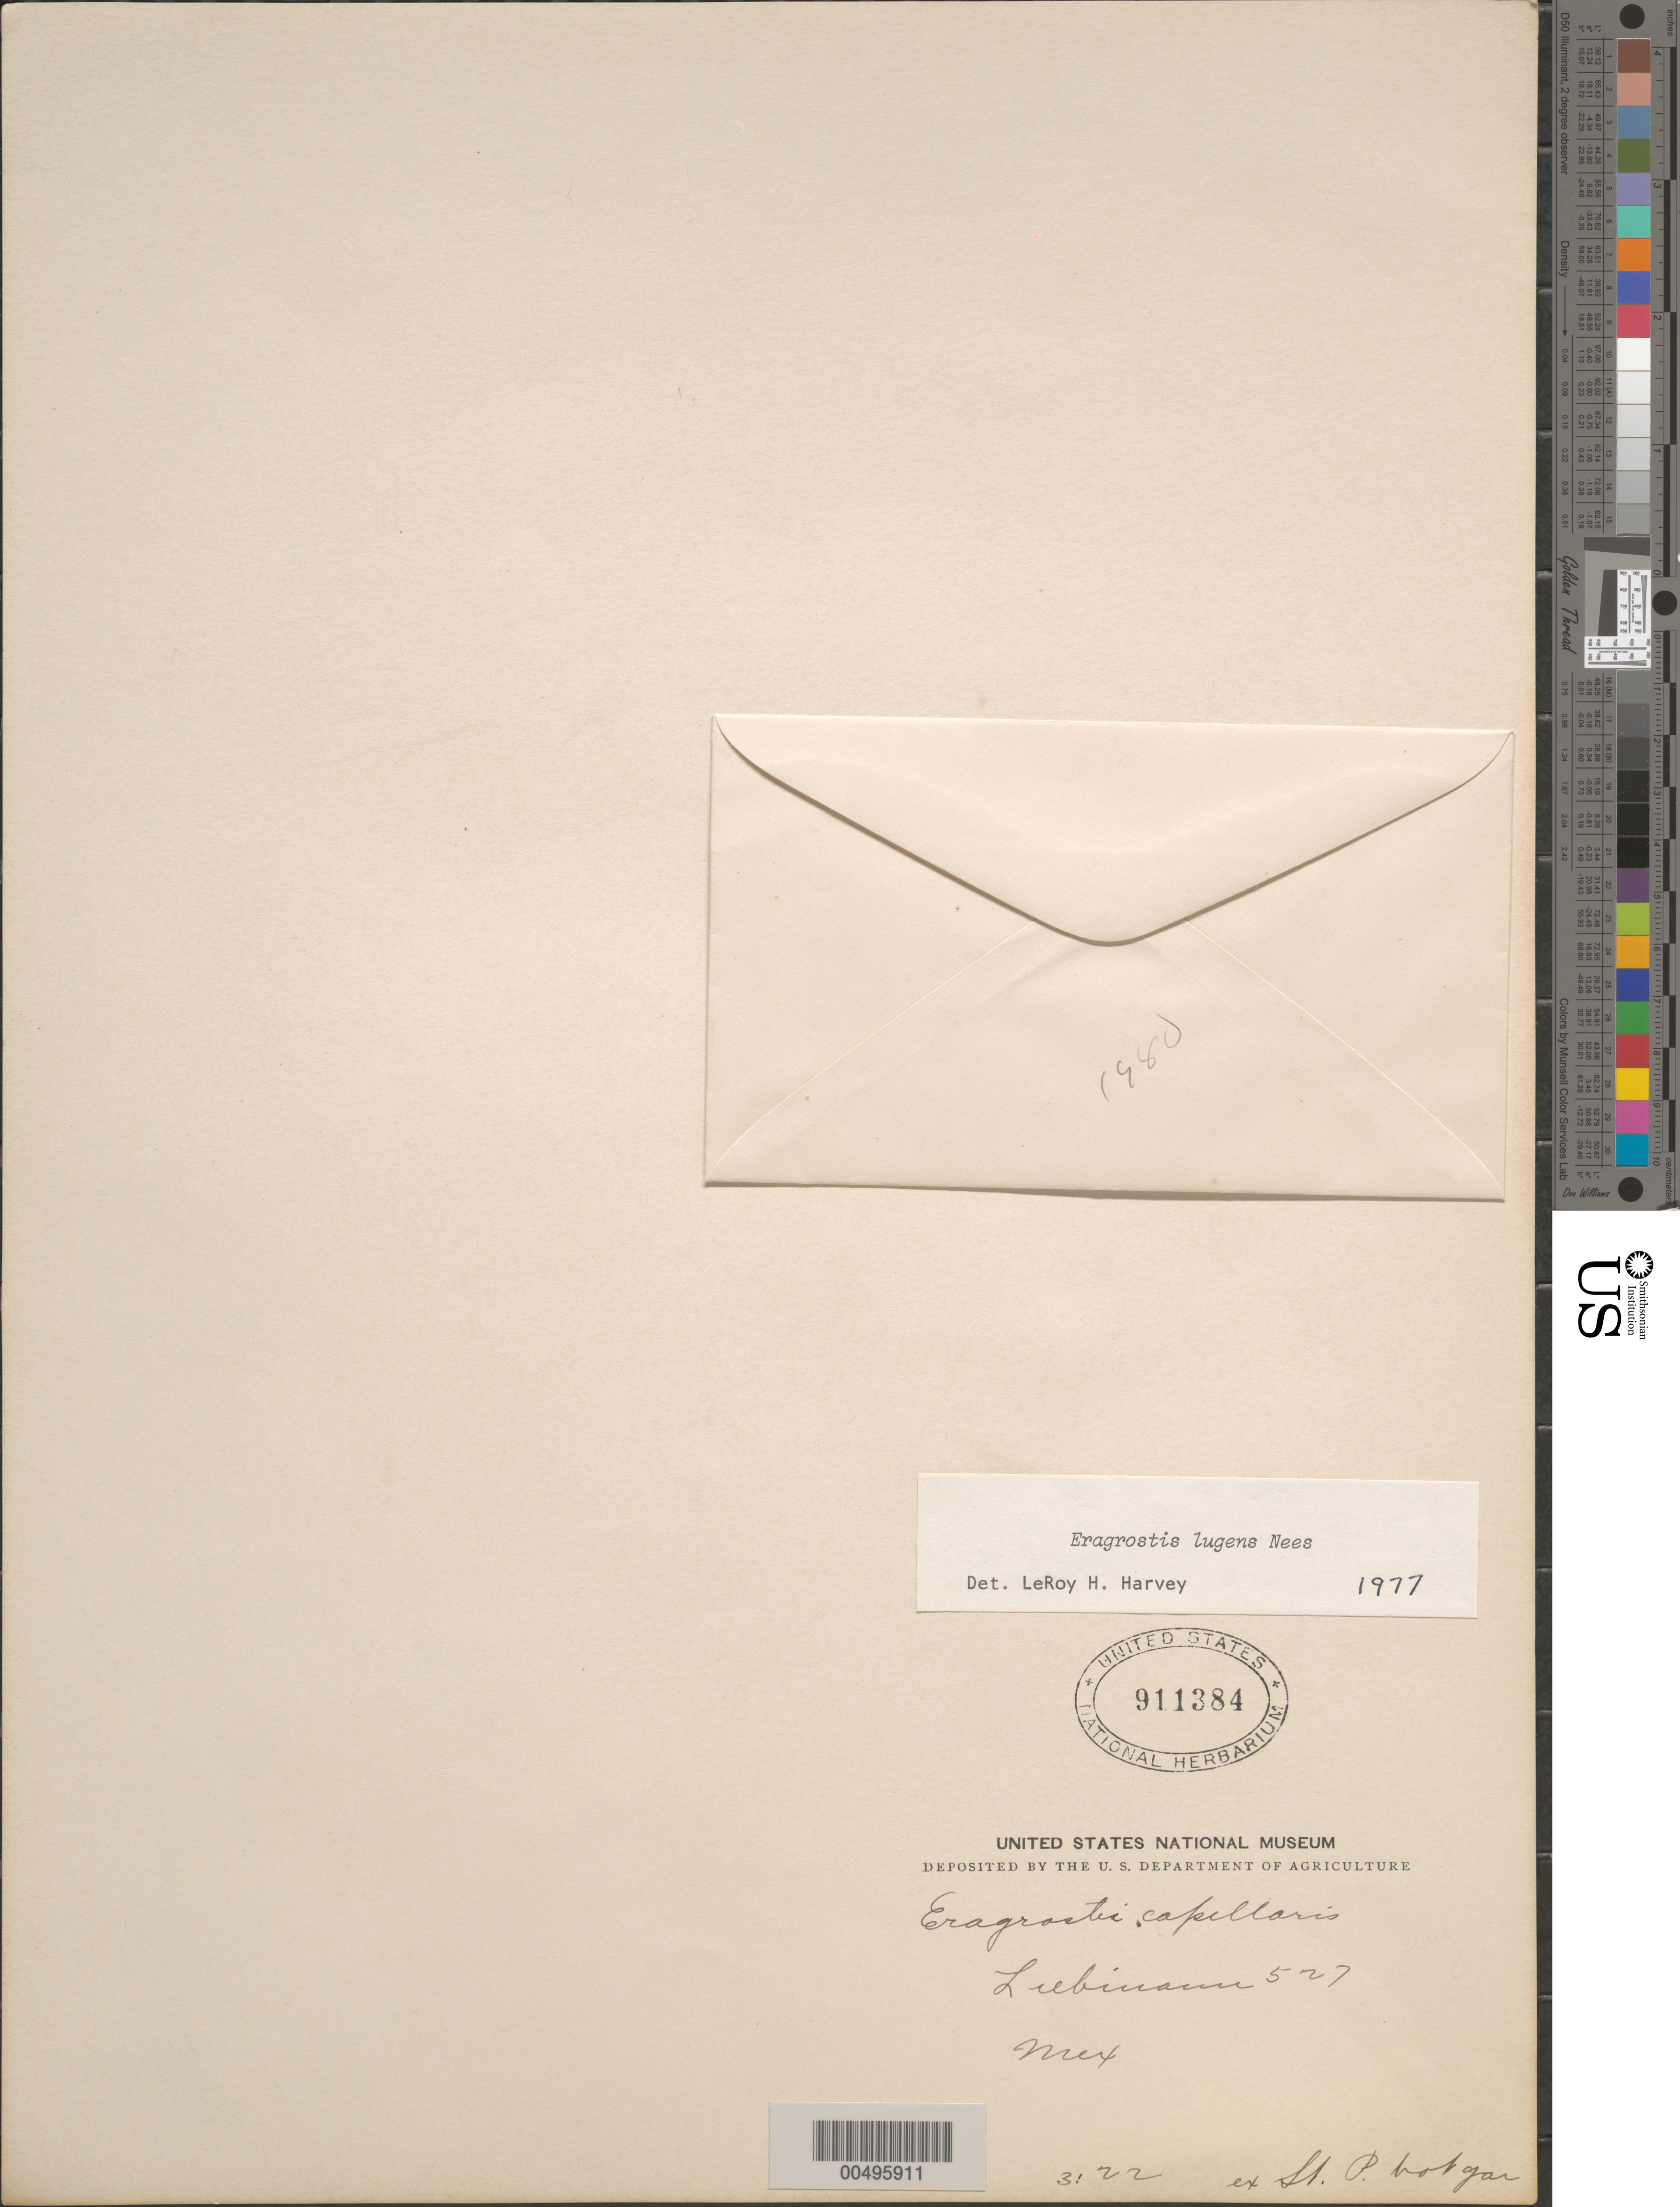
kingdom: Plantae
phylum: Tracheophyta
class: Liliopsida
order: Poales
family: Poaceae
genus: Eragrostis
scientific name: Eragrostis lugens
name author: Nees in Mart.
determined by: Harvey, L. H.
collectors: F. M. Liebmann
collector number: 527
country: Mexico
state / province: Jalisco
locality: San Ramon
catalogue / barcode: US 911384